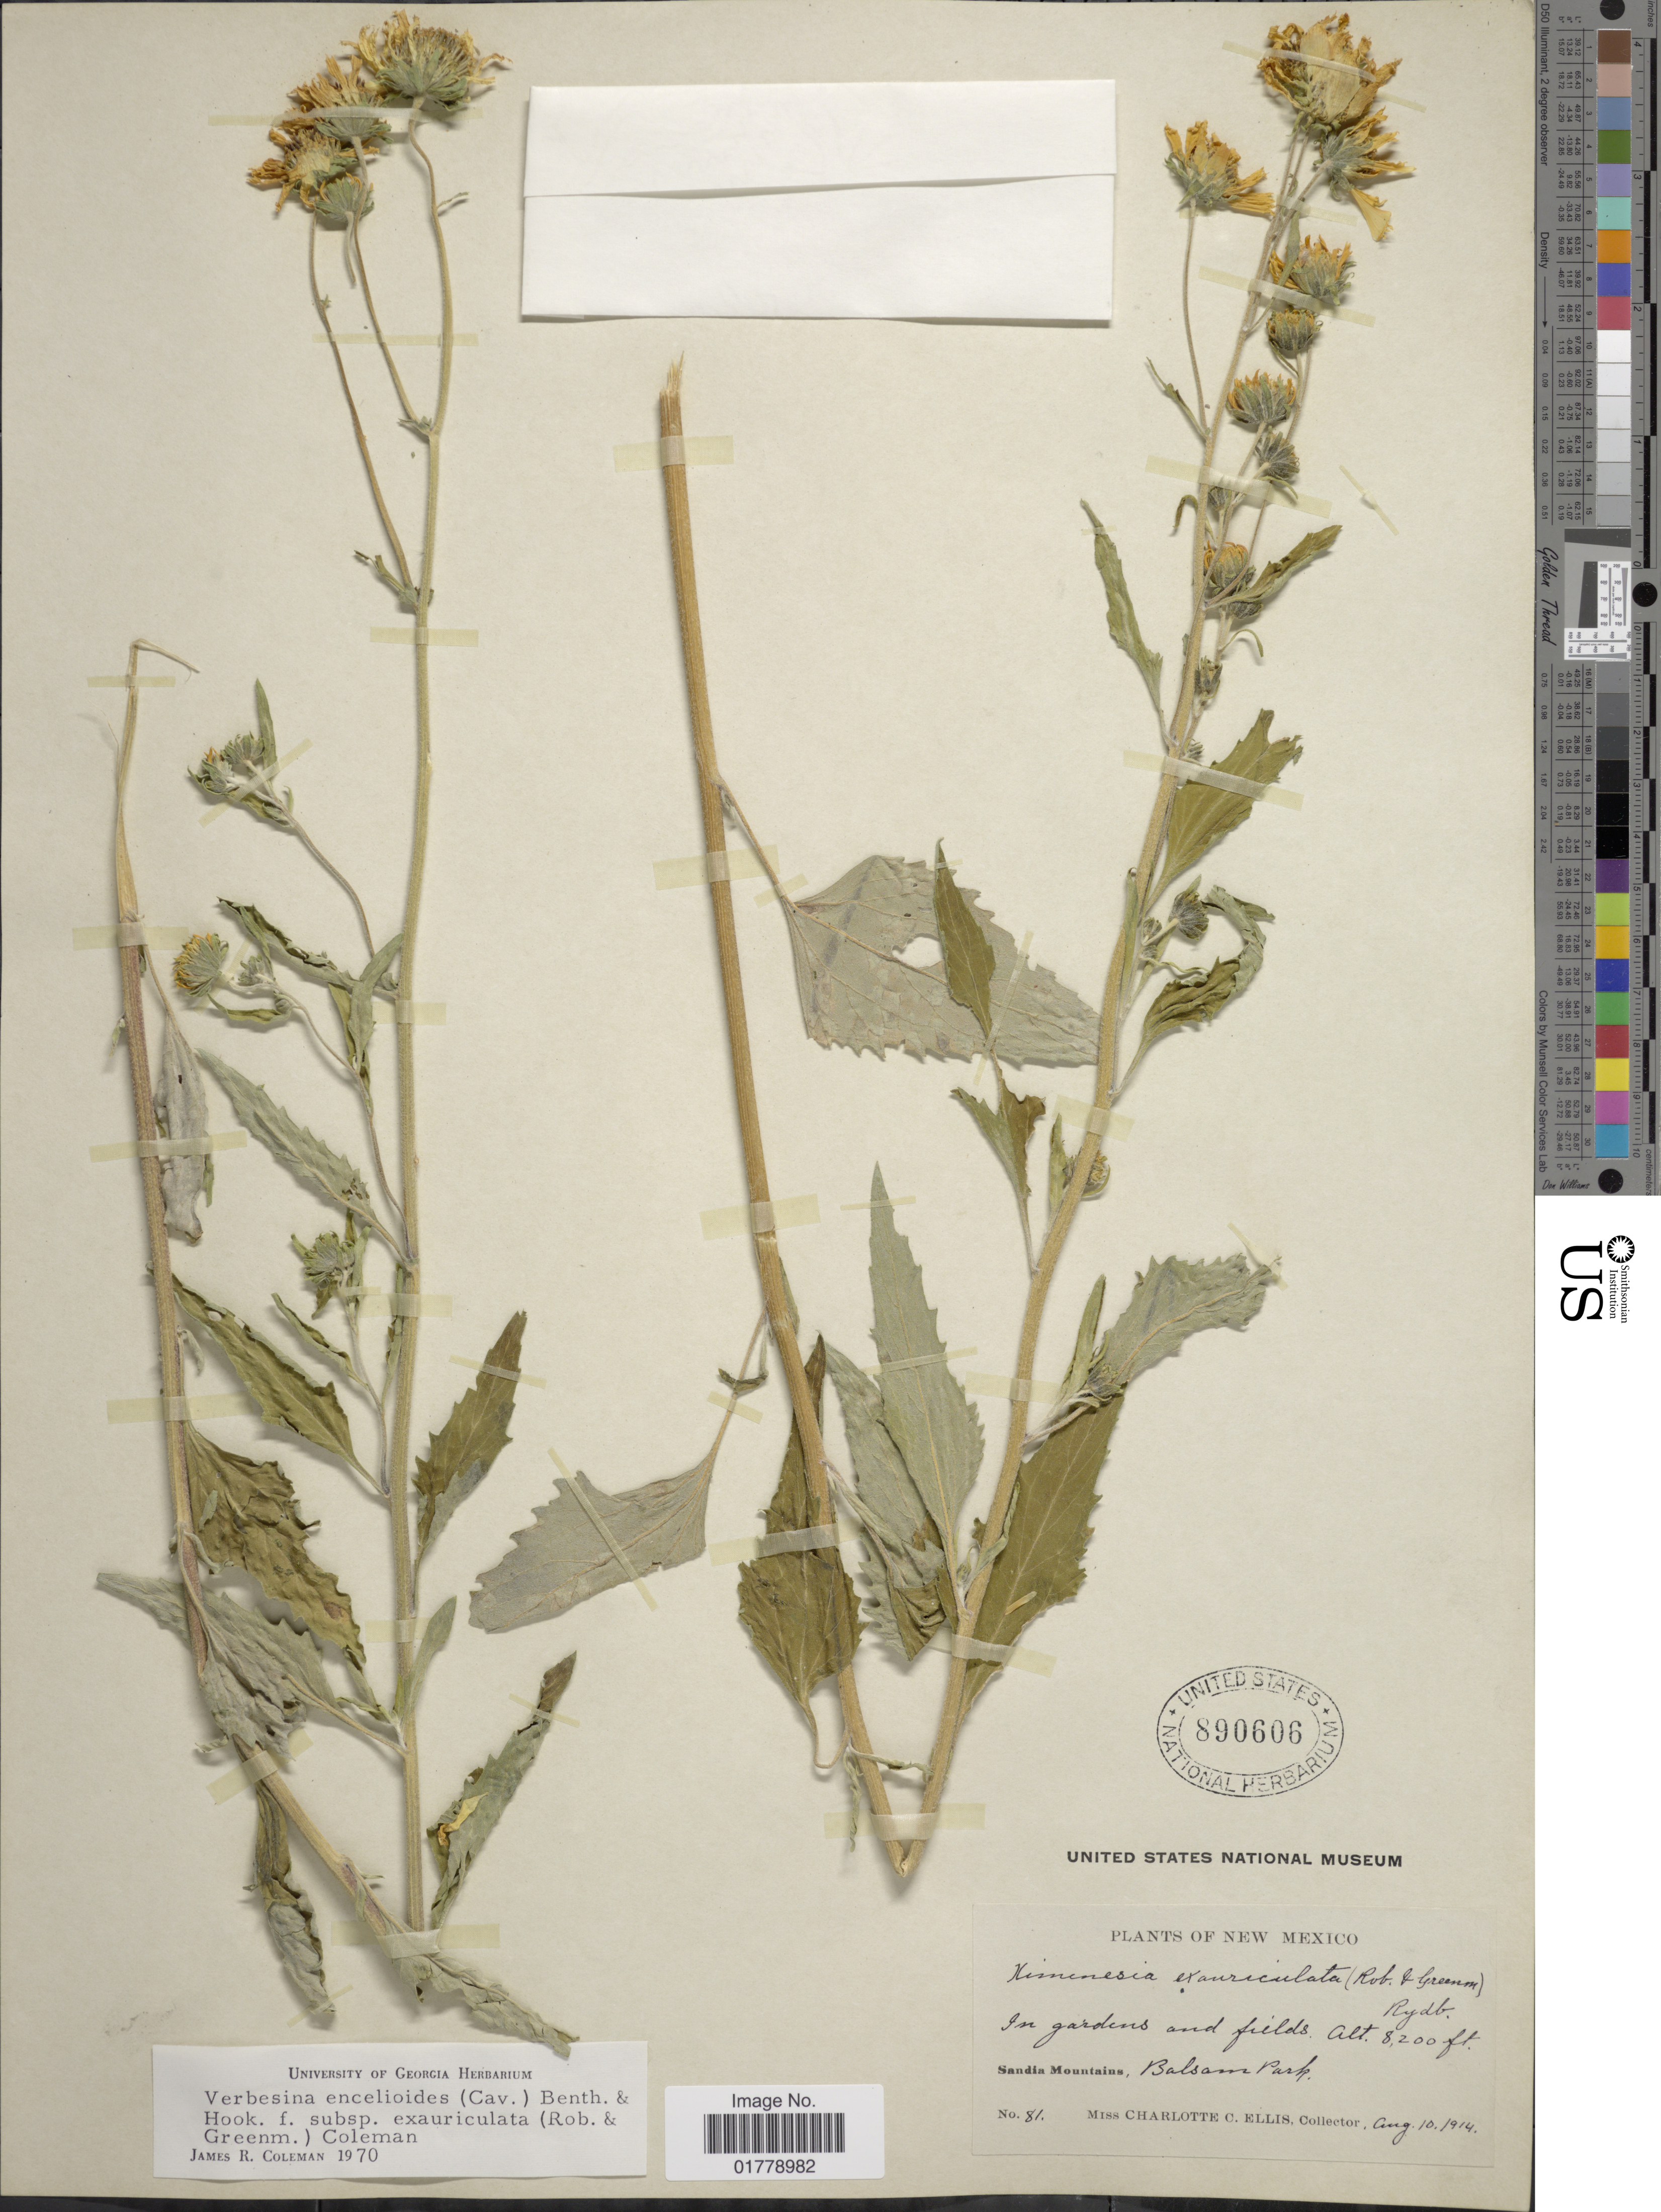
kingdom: Plantae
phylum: Tracheophyta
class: Magnoliopsida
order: Asterales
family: Asteraceae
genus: Verbesina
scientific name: Verbesina encelioides var. cana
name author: (B.L. Rob.) Greenm.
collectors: C. C. Ellis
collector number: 81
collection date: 1914-08-10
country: United States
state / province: New Mexico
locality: Sandia Mountains, Balsam Park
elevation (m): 2499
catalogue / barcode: US 890606